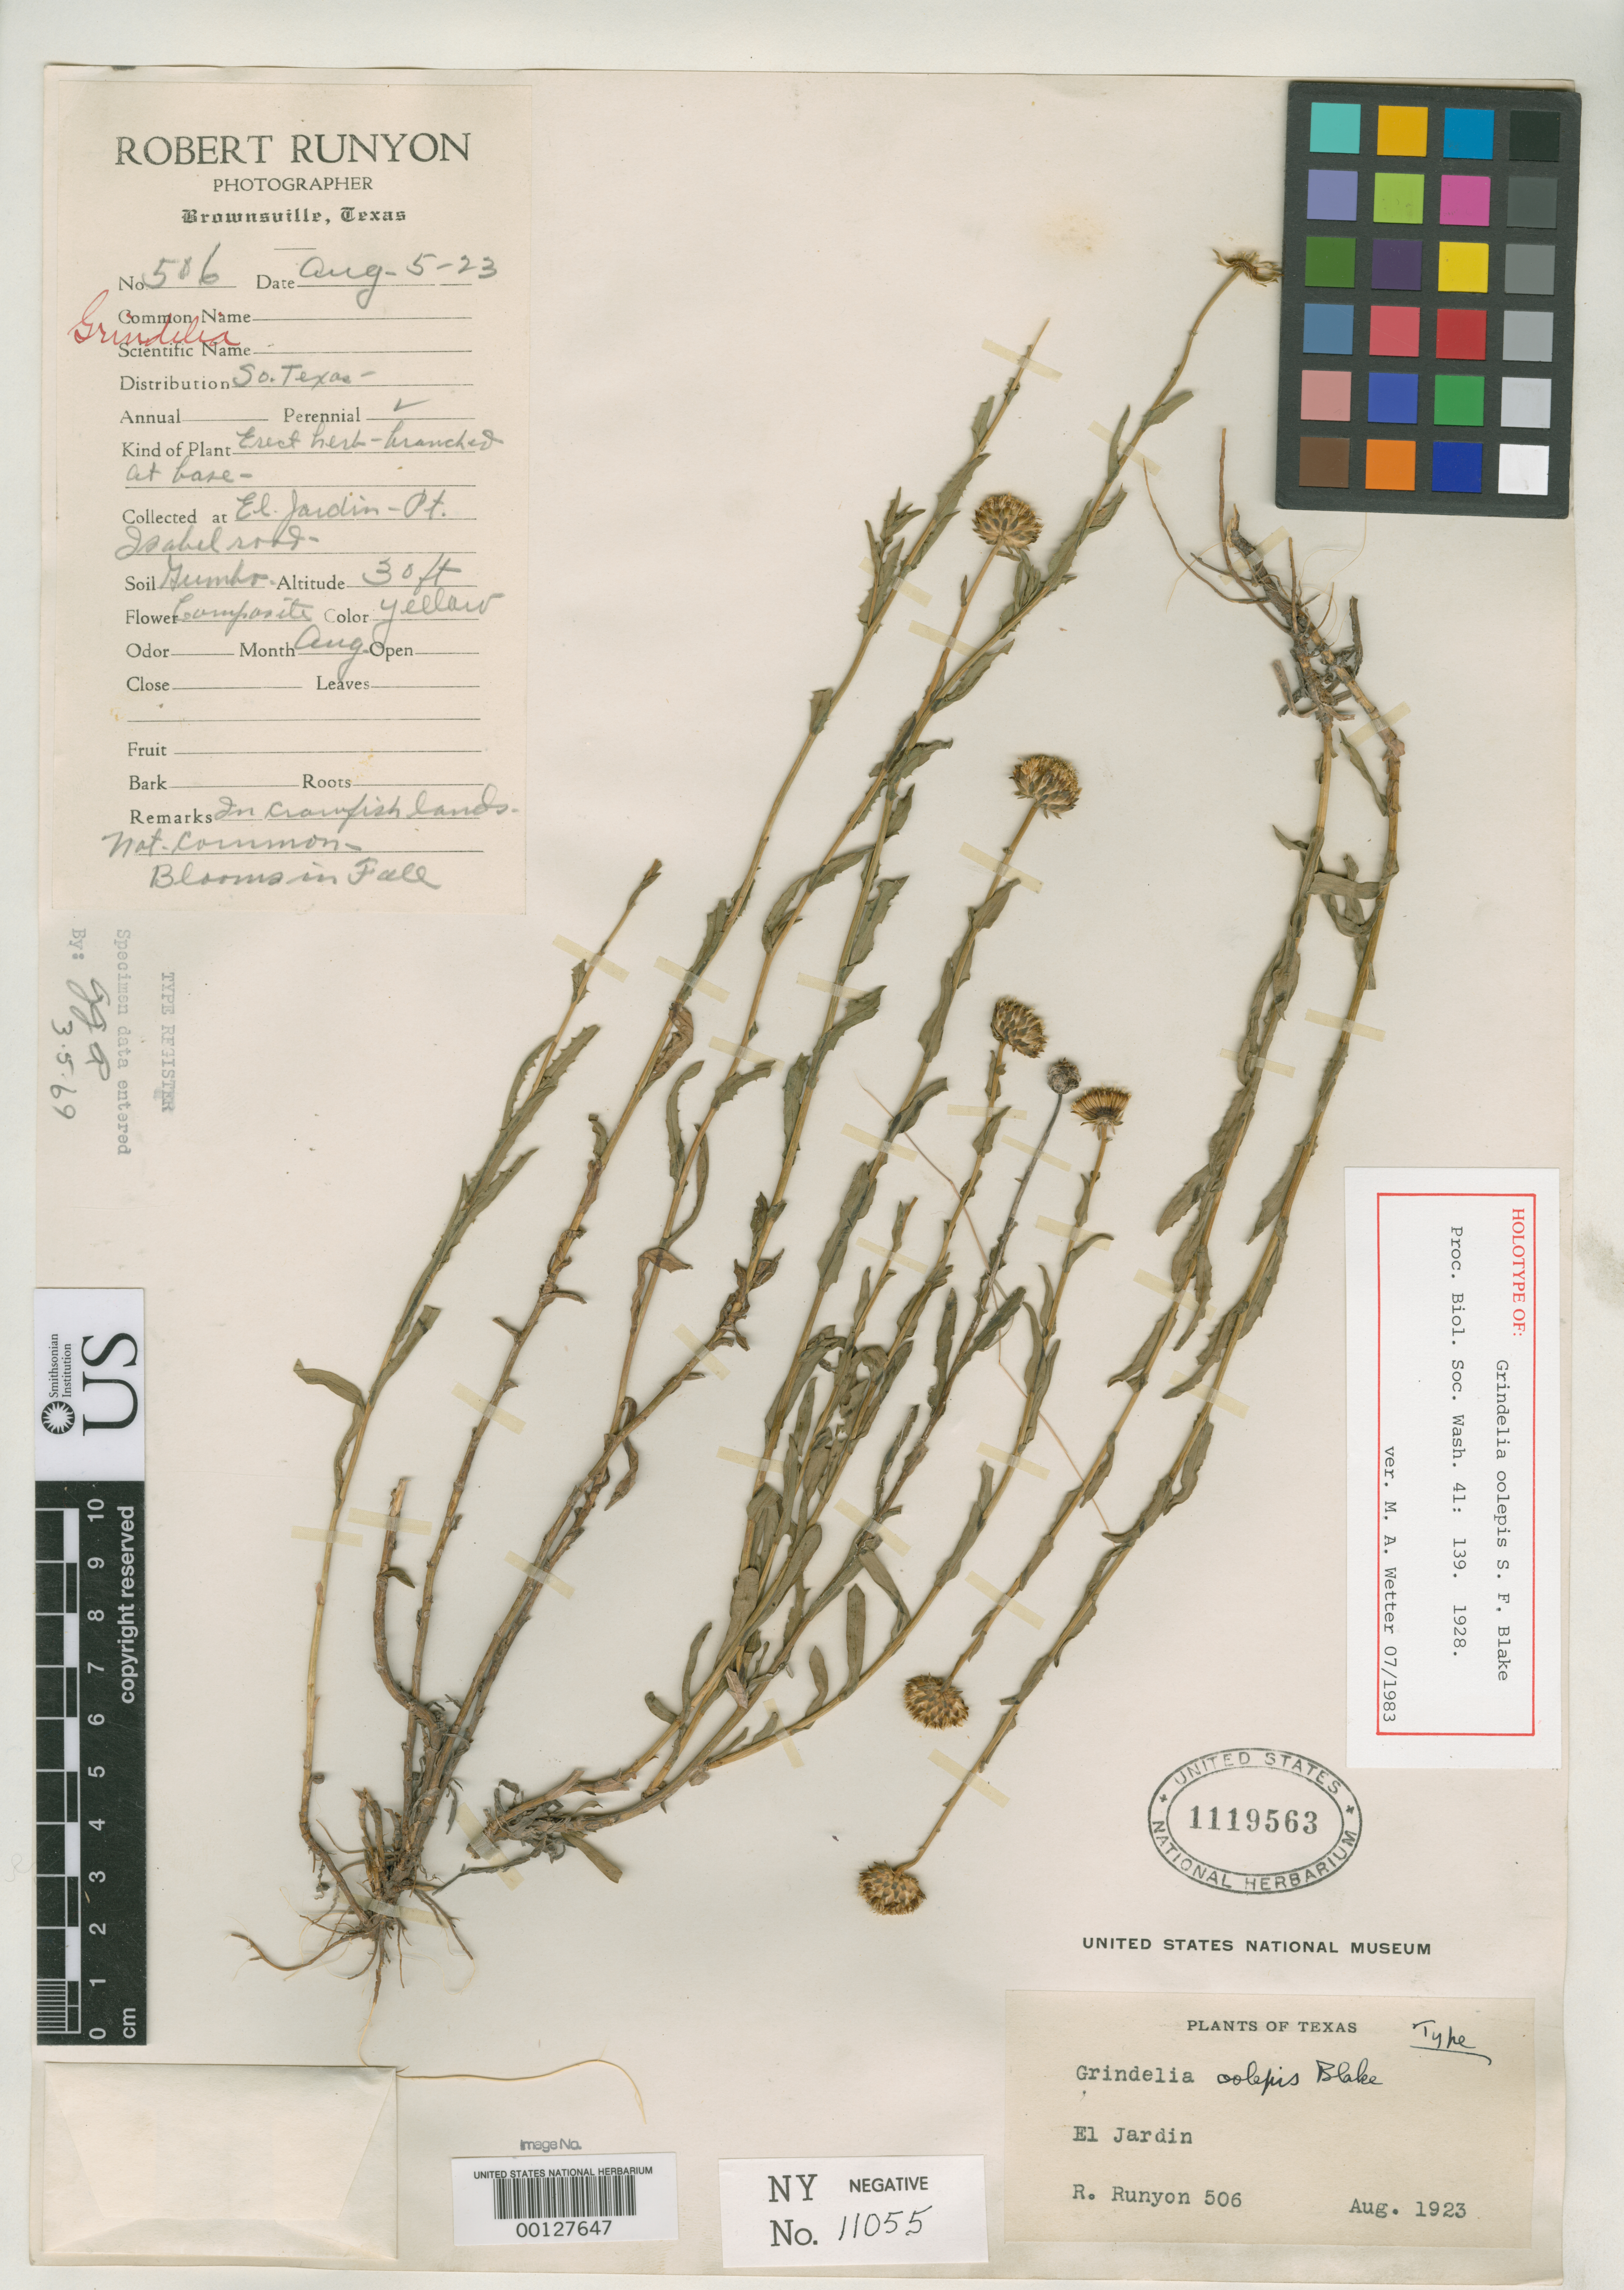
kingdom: Plantae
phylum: Tracheophyta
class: Magnoliopsida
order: Asterales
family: Asteraceae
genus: Grindelia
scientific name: Grindelia oolepis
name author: S.F. Blake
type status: Holotype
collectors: R. Runyon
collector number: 506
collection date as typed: Aug 1923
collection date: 1923-08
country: United States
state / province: Texas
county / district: Cameron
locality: El Jardin to Point Isabel road.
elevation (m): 10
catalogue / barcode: US 1119563